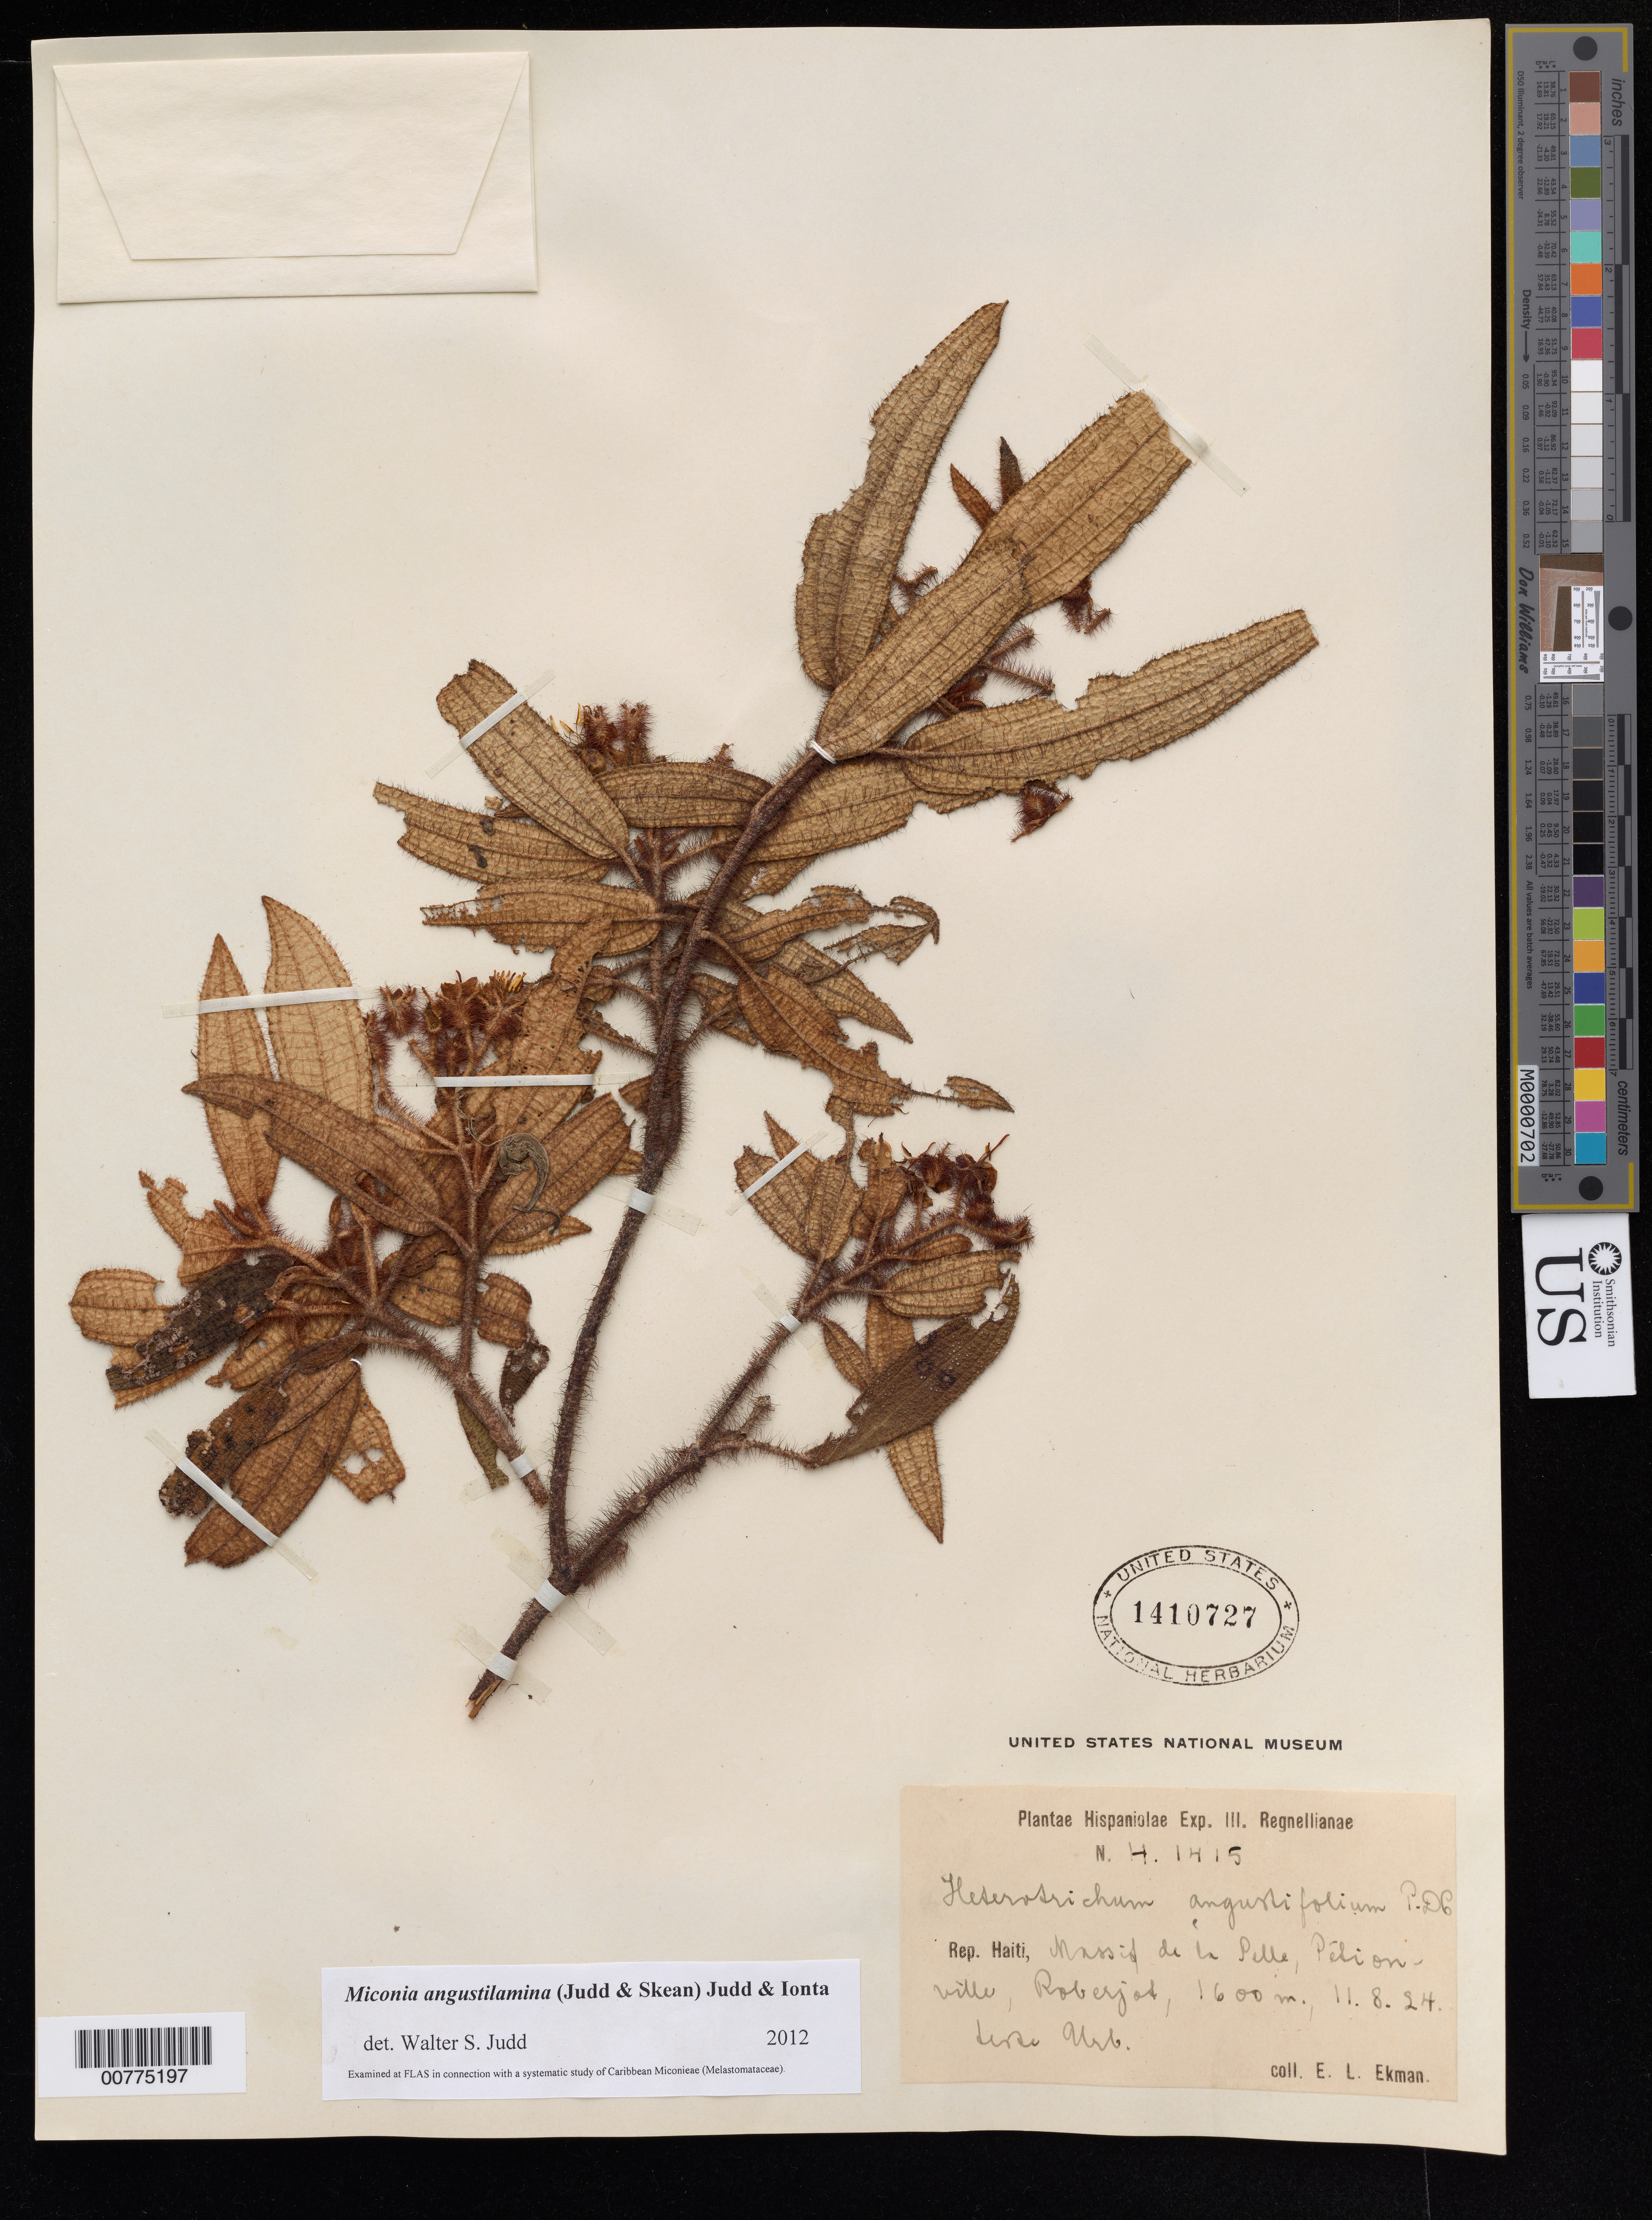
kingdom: Plantae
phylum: Tracheophyta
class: Magnoliopsida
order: Myrtales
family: Melastomataceae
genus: Miconia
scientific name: Miconia angustilamina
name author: (Judd & Skean) Judd & Ionta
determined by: Judd, Walter S.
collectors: E. L. Ekman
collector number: H 1415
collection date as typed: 11 Aug 1924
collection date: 1924-08-11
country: Haiti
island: Hispaniola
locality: Massif de la Selle, Pétionville, Roberjot.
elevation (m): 1600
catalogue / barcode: US 1410727